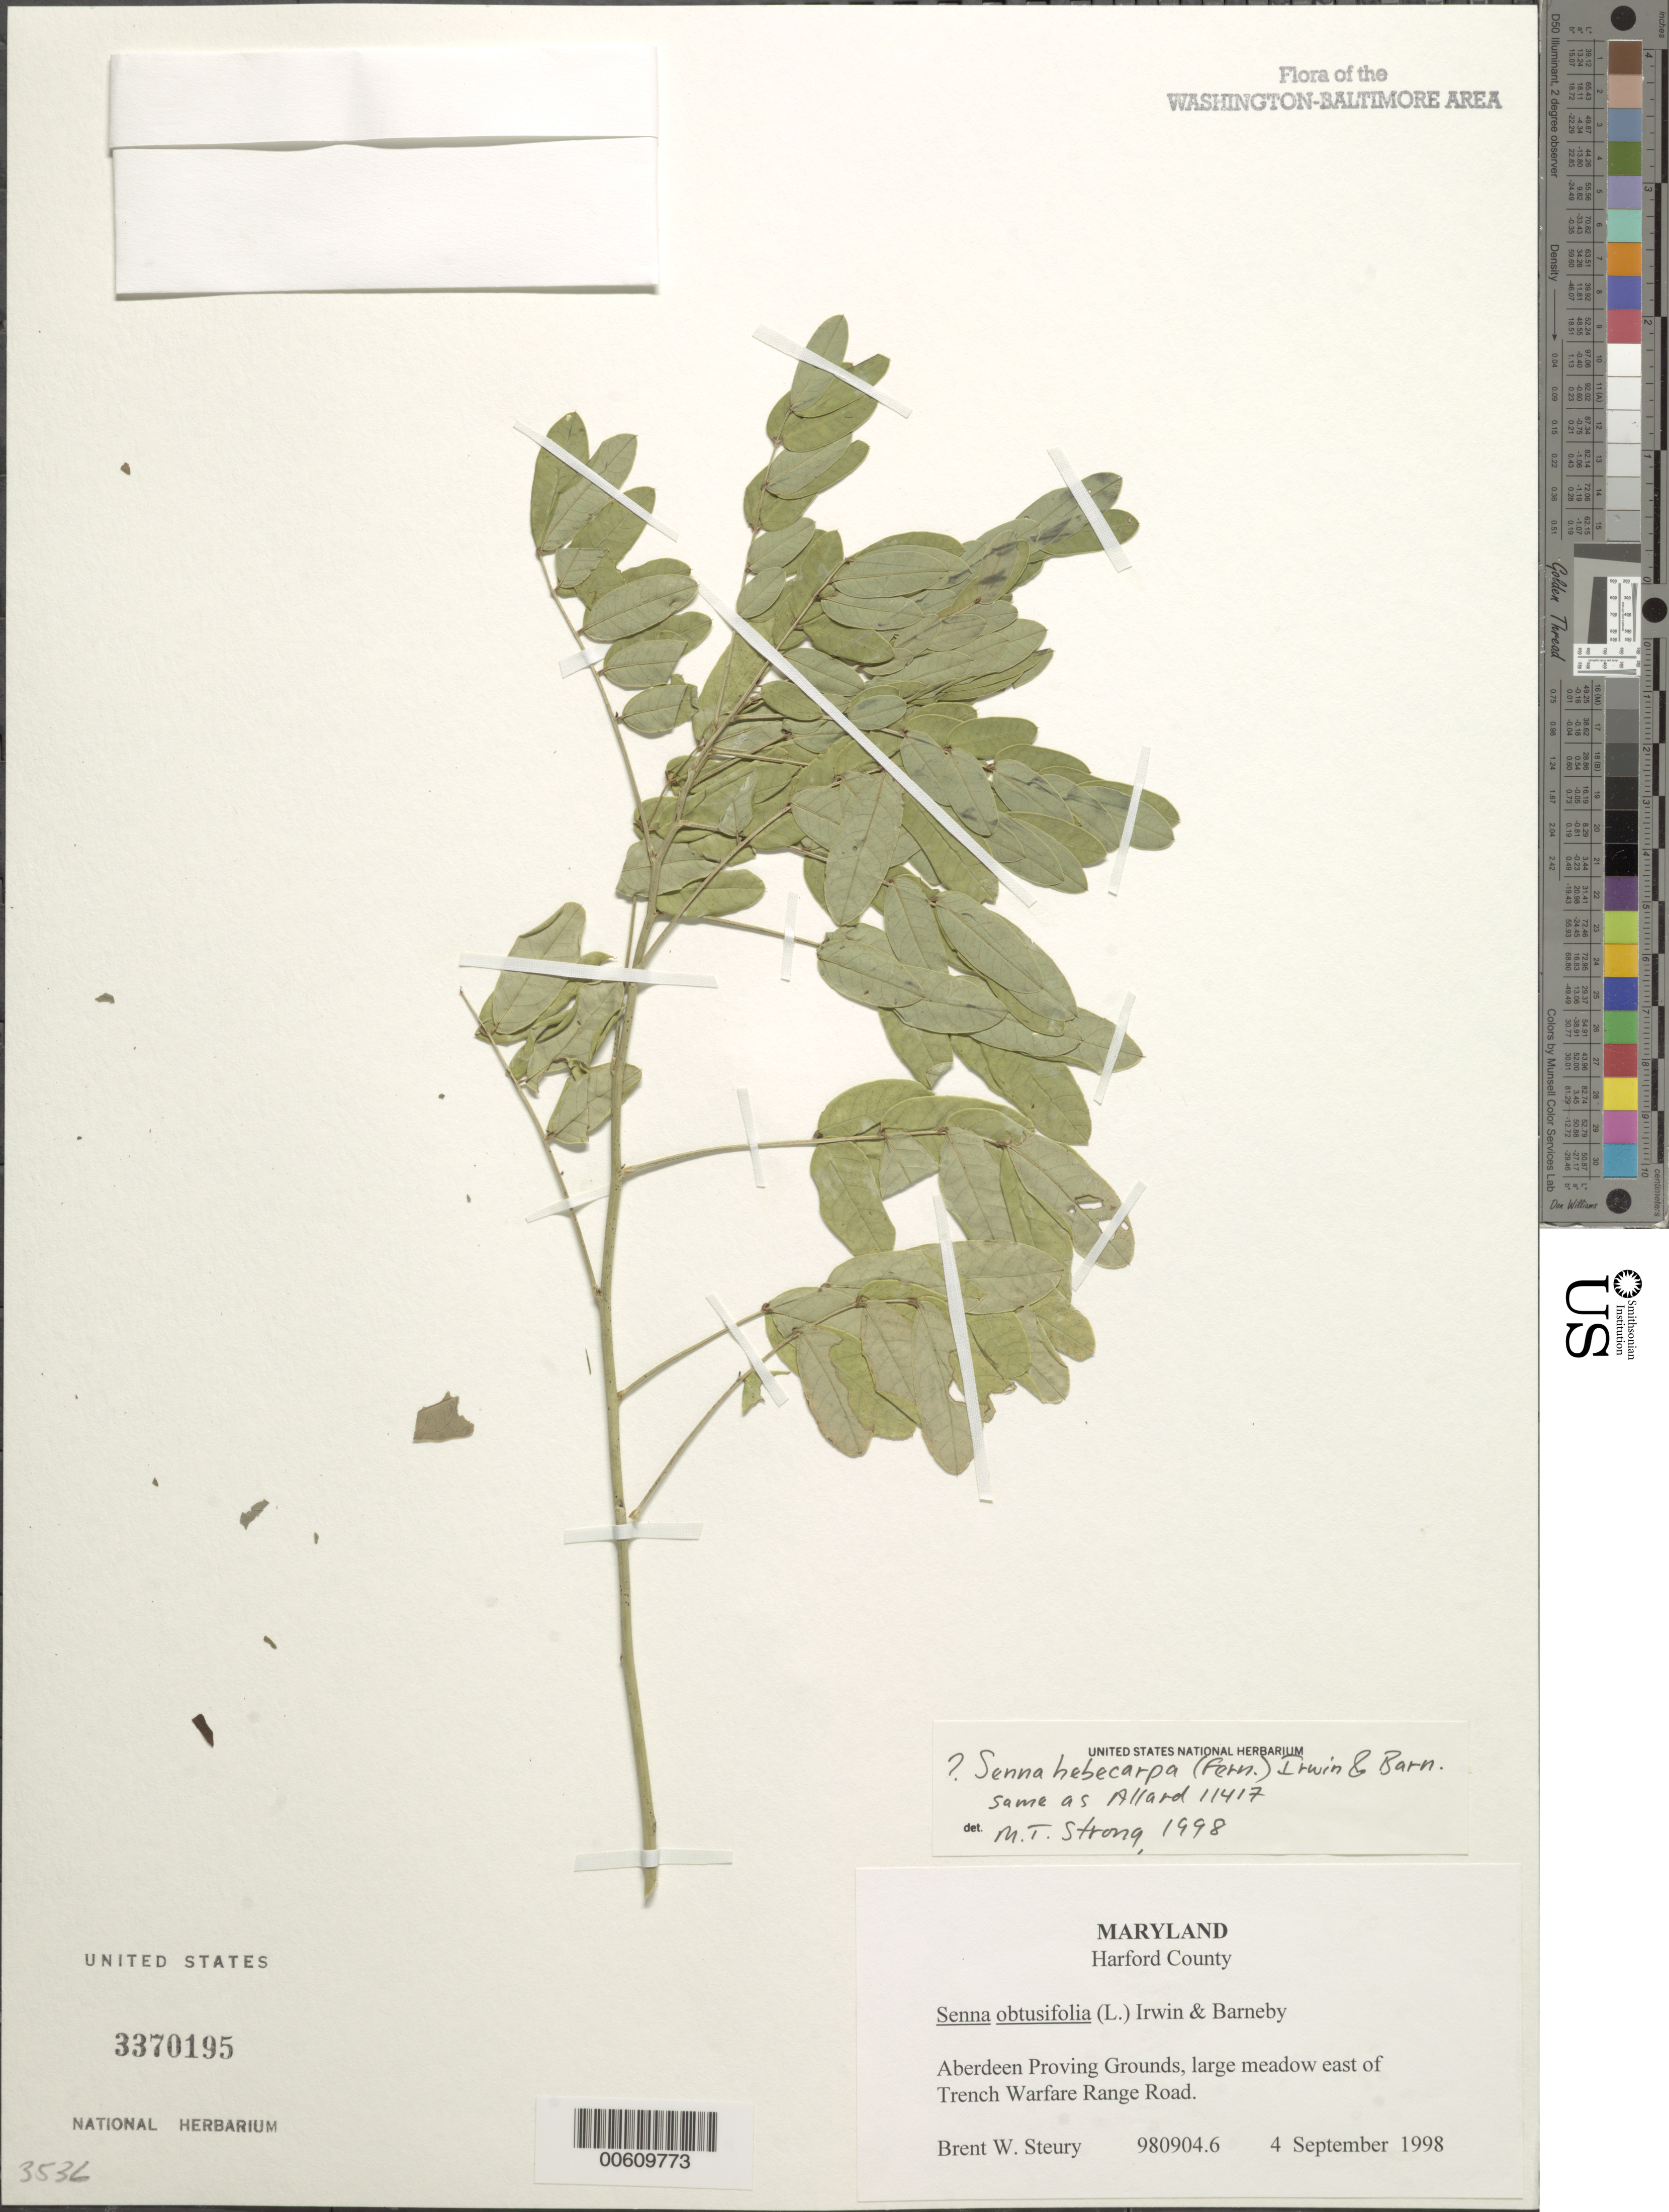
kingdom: Plantae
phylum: Tracheophyta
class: Magnoliopsida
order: Fabales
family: Fabaceae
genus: Senna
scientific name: Senna hebecarpa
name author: (Fernald) H.S. Irwin & Barneby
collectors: B. Steury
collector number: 980904.6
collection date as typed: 04 Sep 1998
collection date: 1998-09-04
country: United States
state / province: Maryland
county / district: Harford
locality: Aberdeen Proving Ground, E of Trench Warfare Range Road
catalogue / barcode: US 3370195